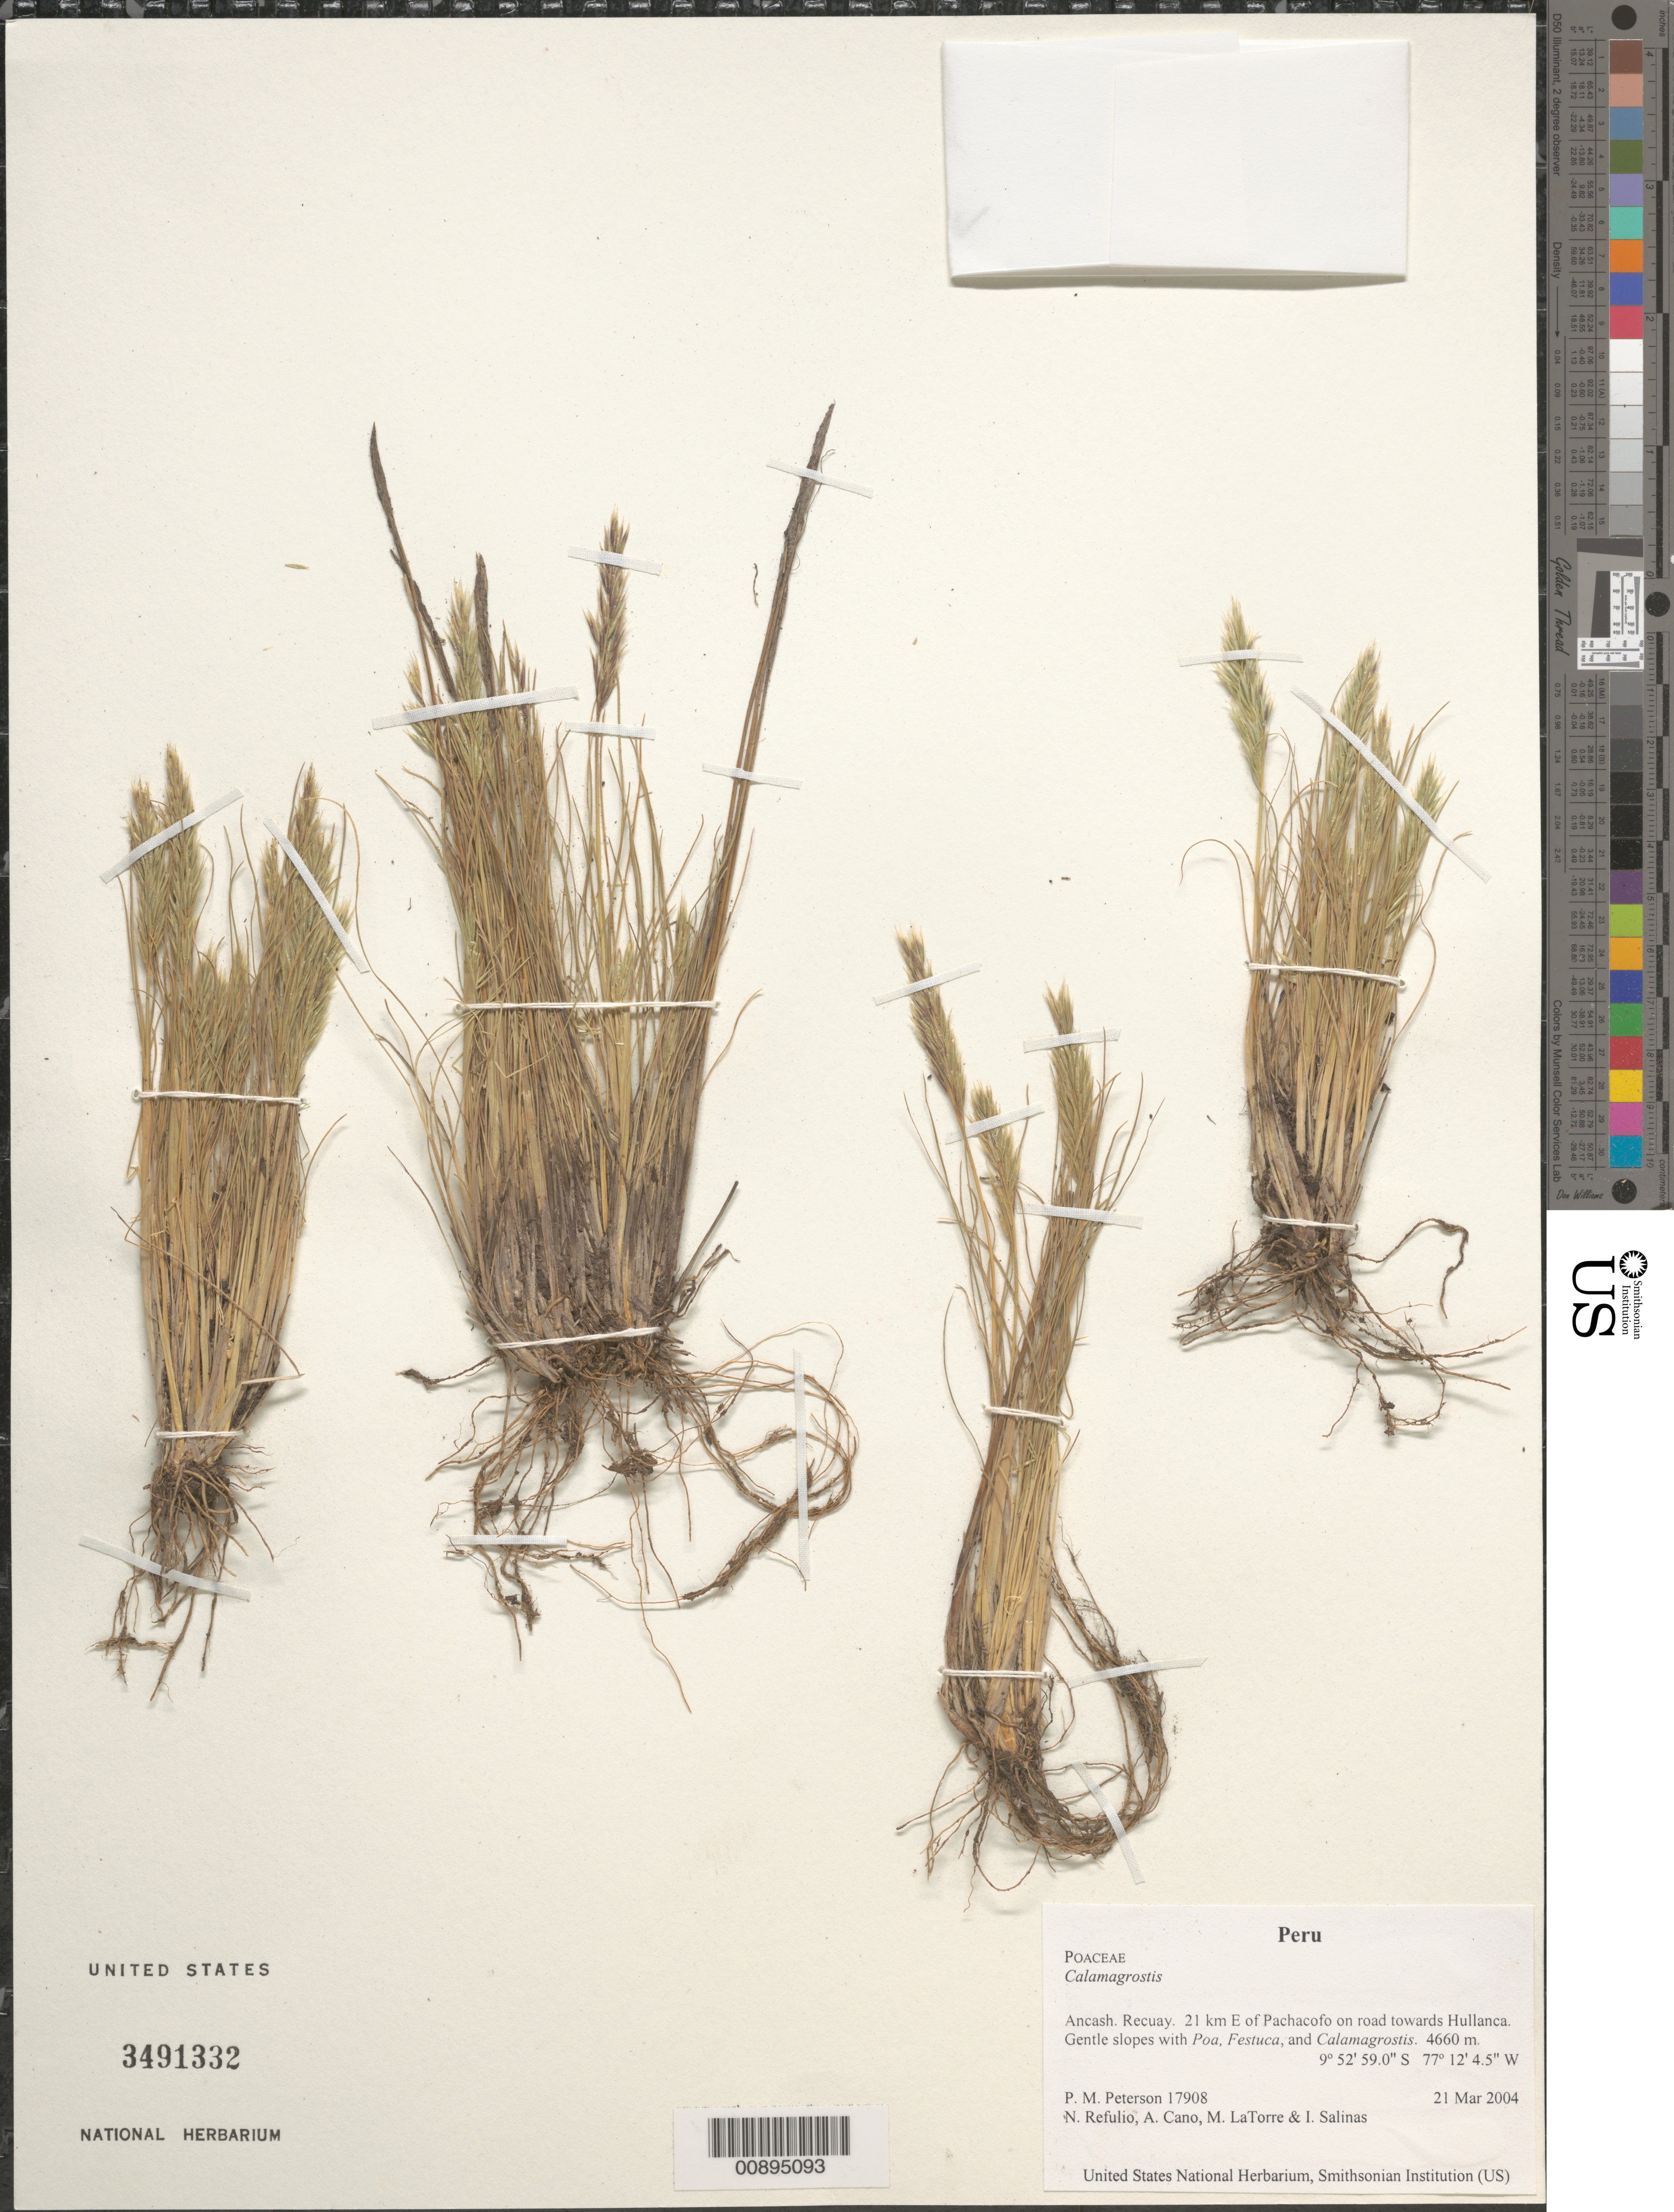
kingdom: Plantae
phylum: Tracheophyta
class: Liliopsida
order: Poales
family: Poaceae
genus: Calamagrostis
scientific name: Calamagrostis sp.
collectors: P. M. Peterson, N. Refulio-Rodríguez, A. Cano, M. Torre & I. Salinas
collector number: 17908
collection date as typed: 21 Mar 2004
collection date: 2004-03-21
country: Peru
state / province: Ancash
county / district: Recuay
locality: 21 km E of Pachacofo on road towards Hullanca. Gentle slopes with Poa, Festuca, and Calamagrostis.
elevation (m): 4660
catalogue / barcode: US 3491332